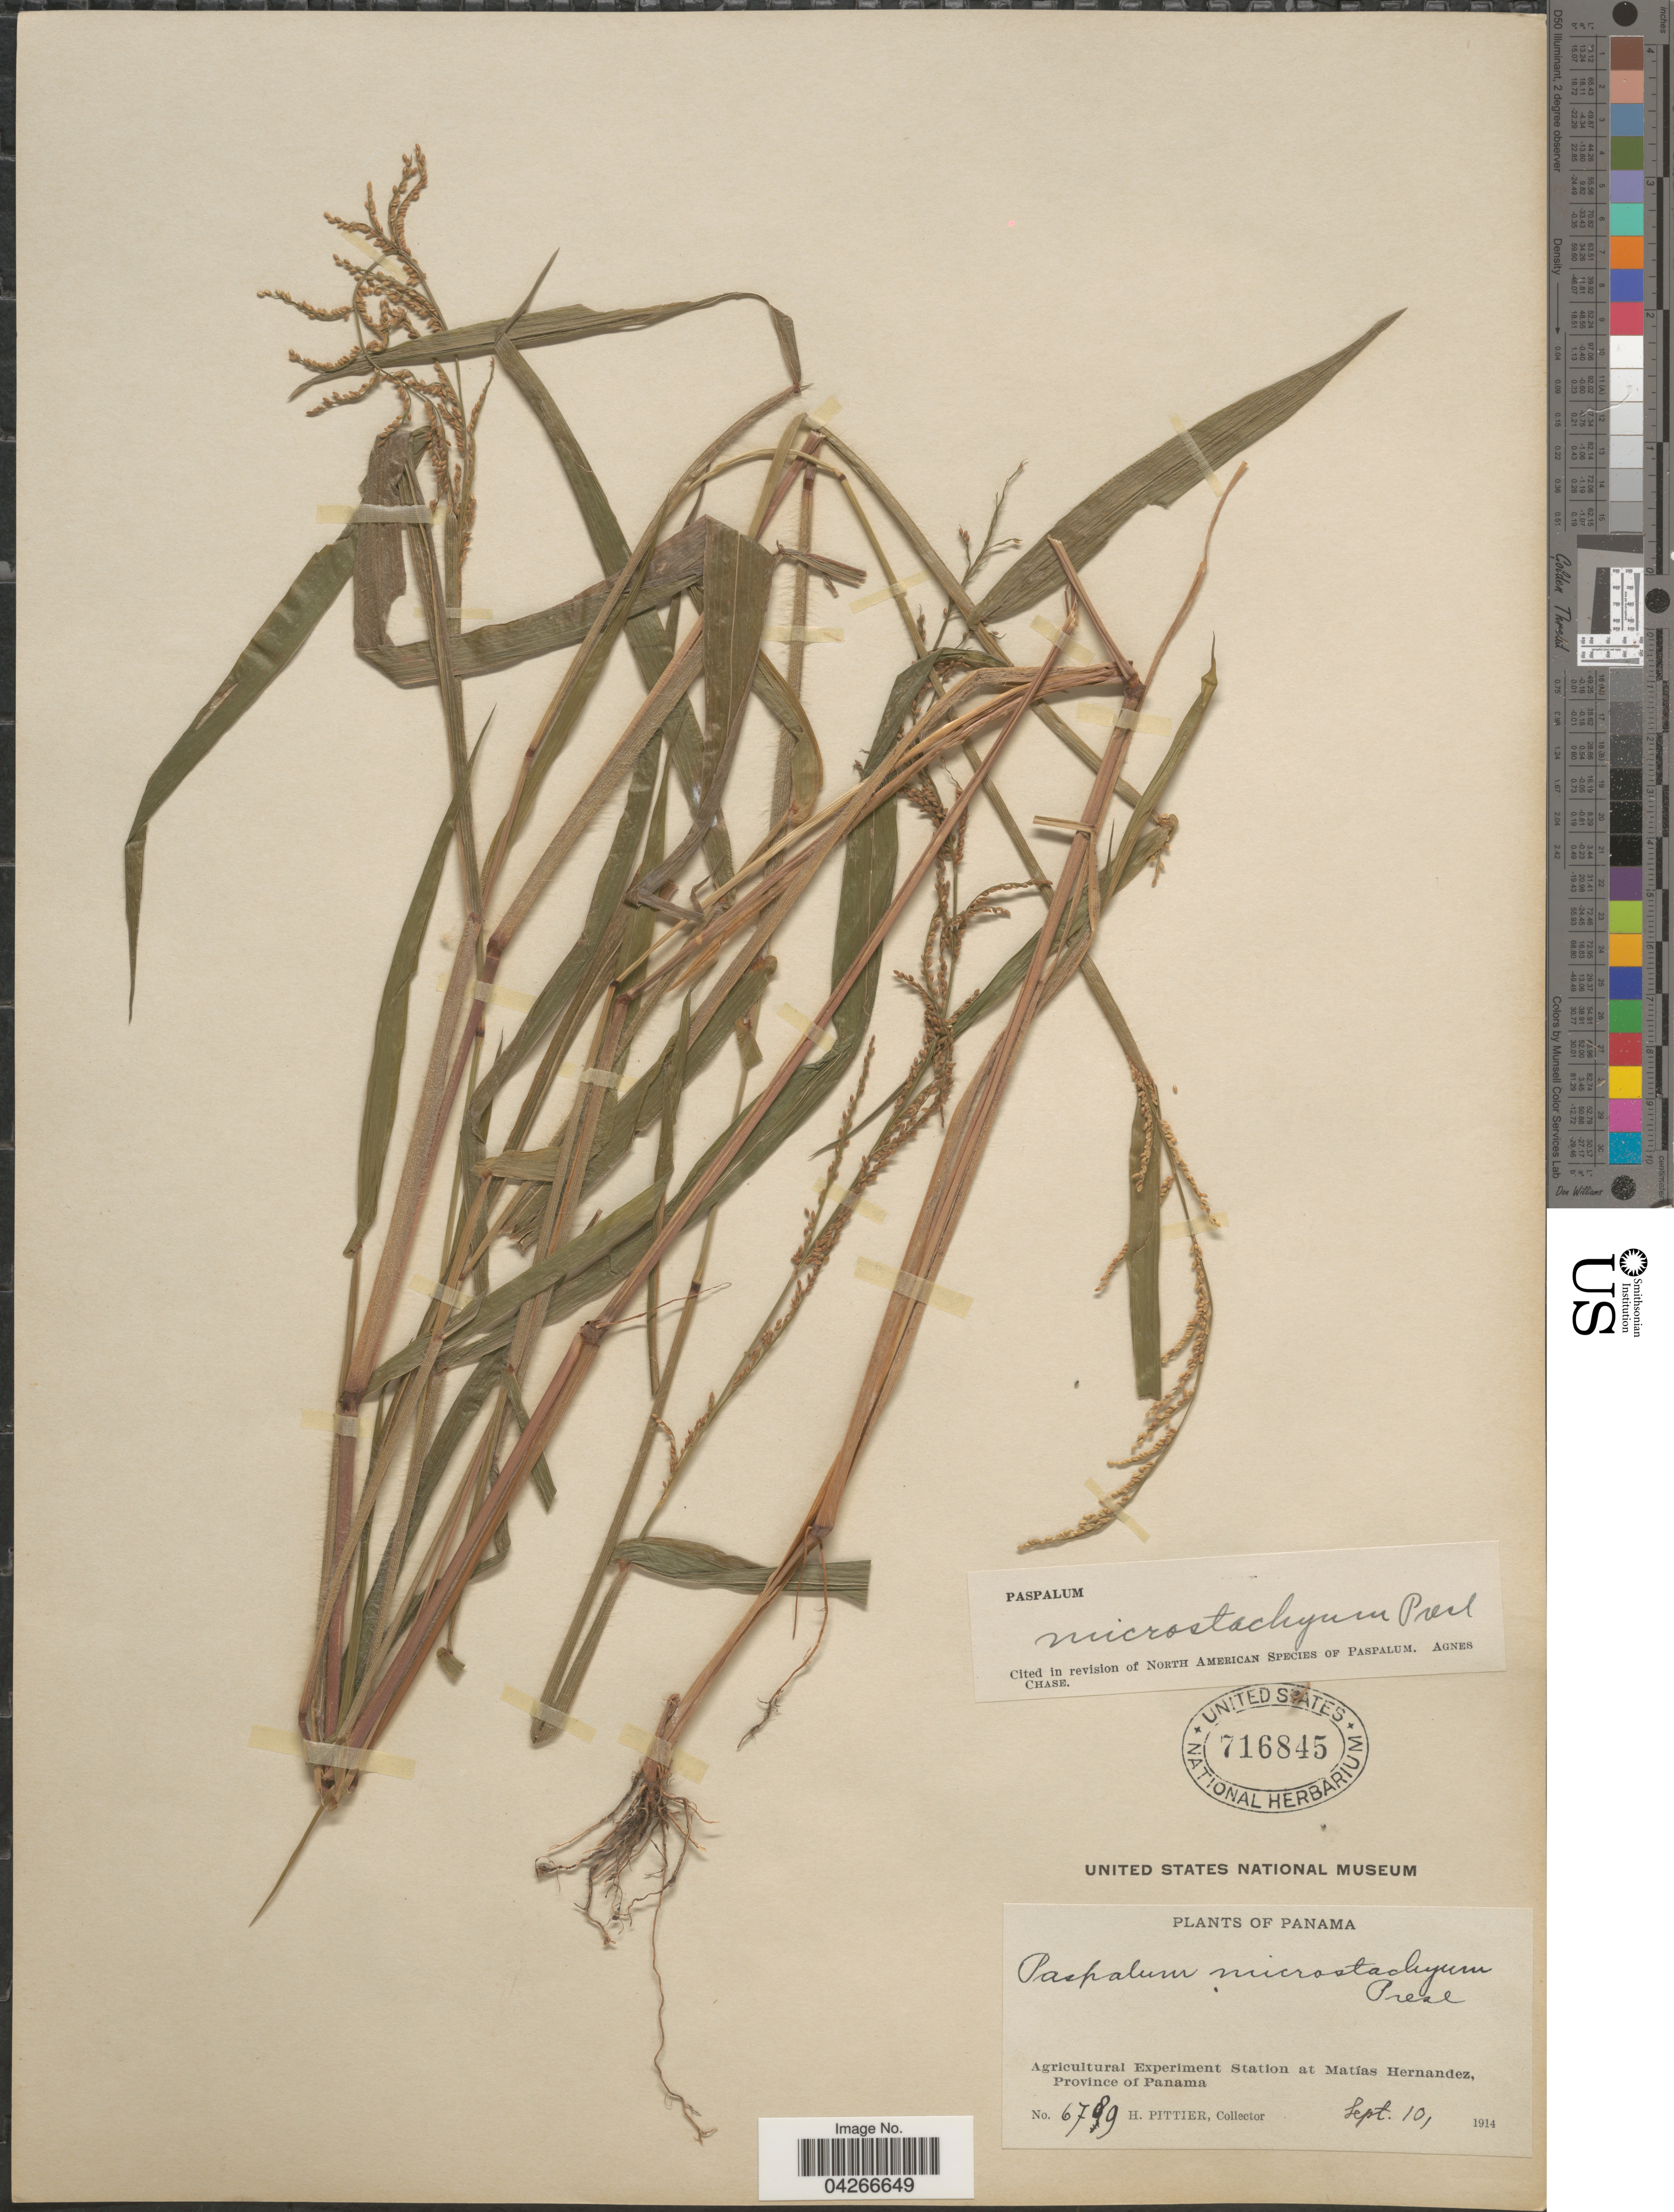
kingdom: Plantae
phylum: Tracheophyta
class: Liliopsida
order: Poales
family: Poaceae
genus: Paspalum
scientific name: Paspalum microstachyum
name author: J. Presl in C. Presl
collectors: H. F. Pittier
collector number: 6789*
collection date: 1914-09-10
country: Panama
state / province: Panamá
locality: Agricultural Experiment Station at Matías Hernandez.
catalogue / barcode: US 716845